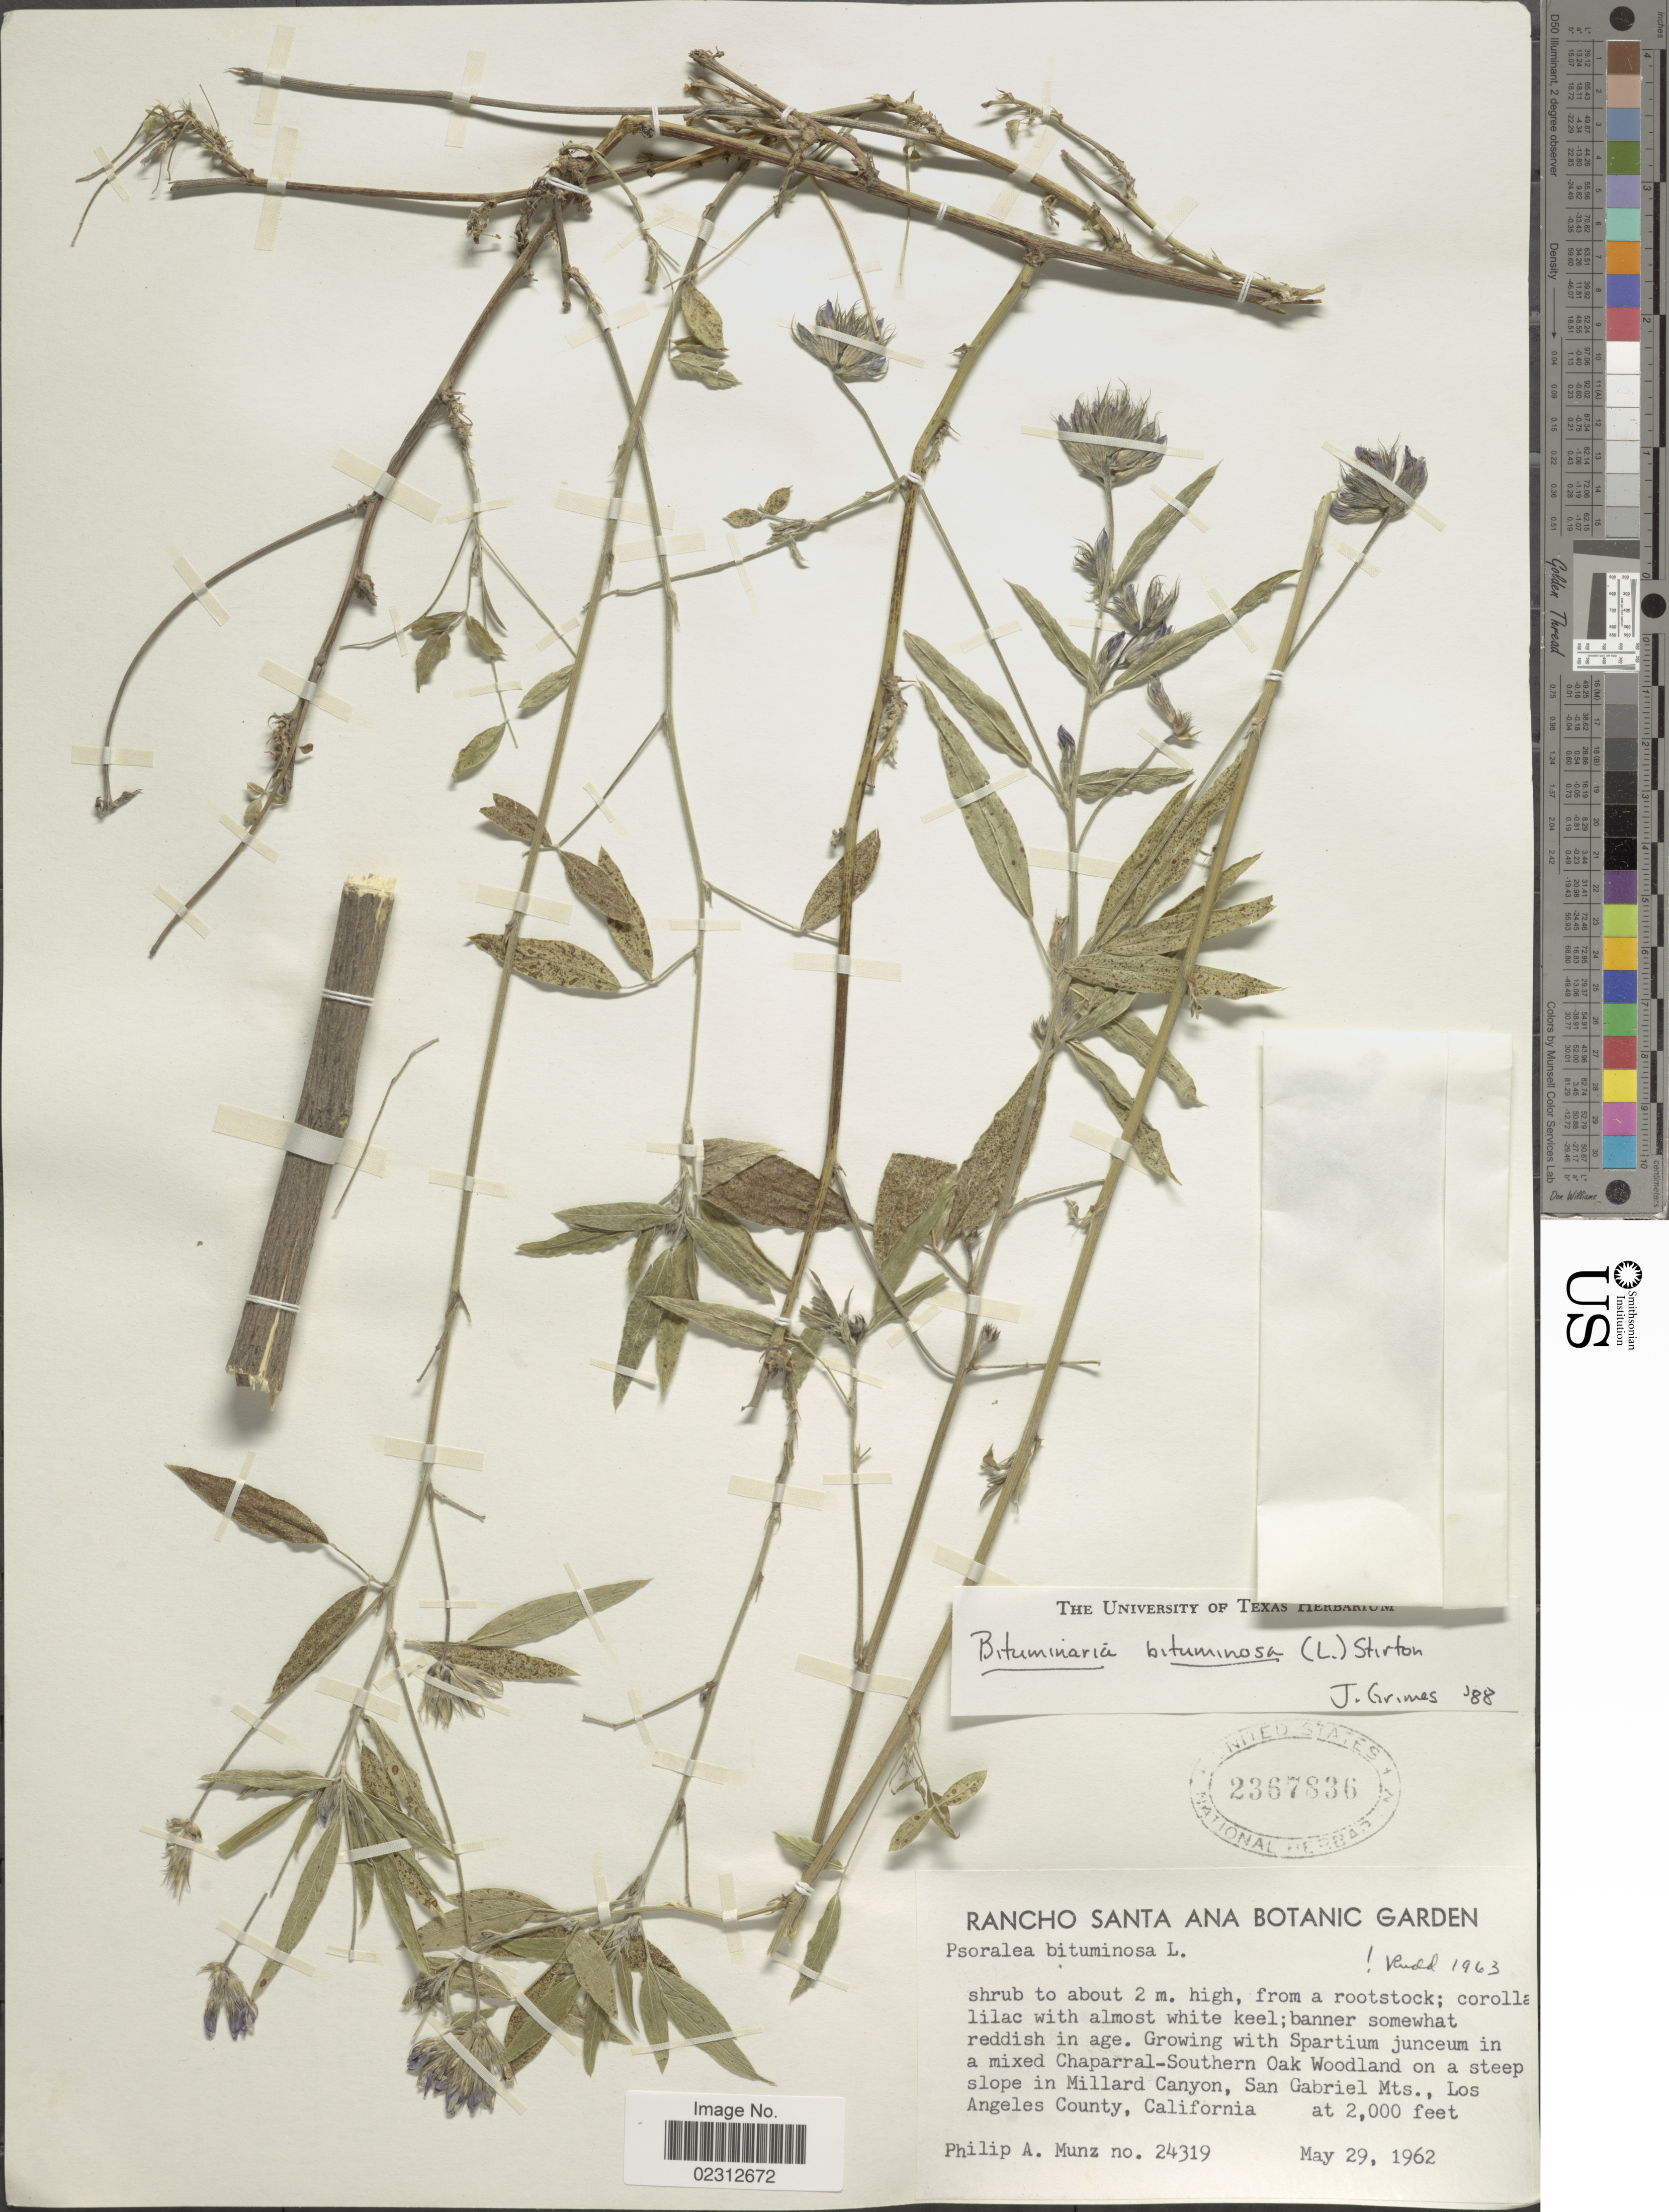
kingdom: Plantae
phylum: Tracheophyta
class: Magnoliopsida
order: Fabales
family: Fabaceae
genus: Bituminaria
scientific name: Bituminaria bituminosa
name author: (L.) C.H. Stirt.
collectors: P. A. Munz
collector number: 24319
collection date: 1962-05-29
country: United States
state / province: California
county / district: Los Angeles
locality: Millar Canyon, San Gabriel Mts., Los Angeles County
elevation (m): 610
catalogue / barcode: US 2367836